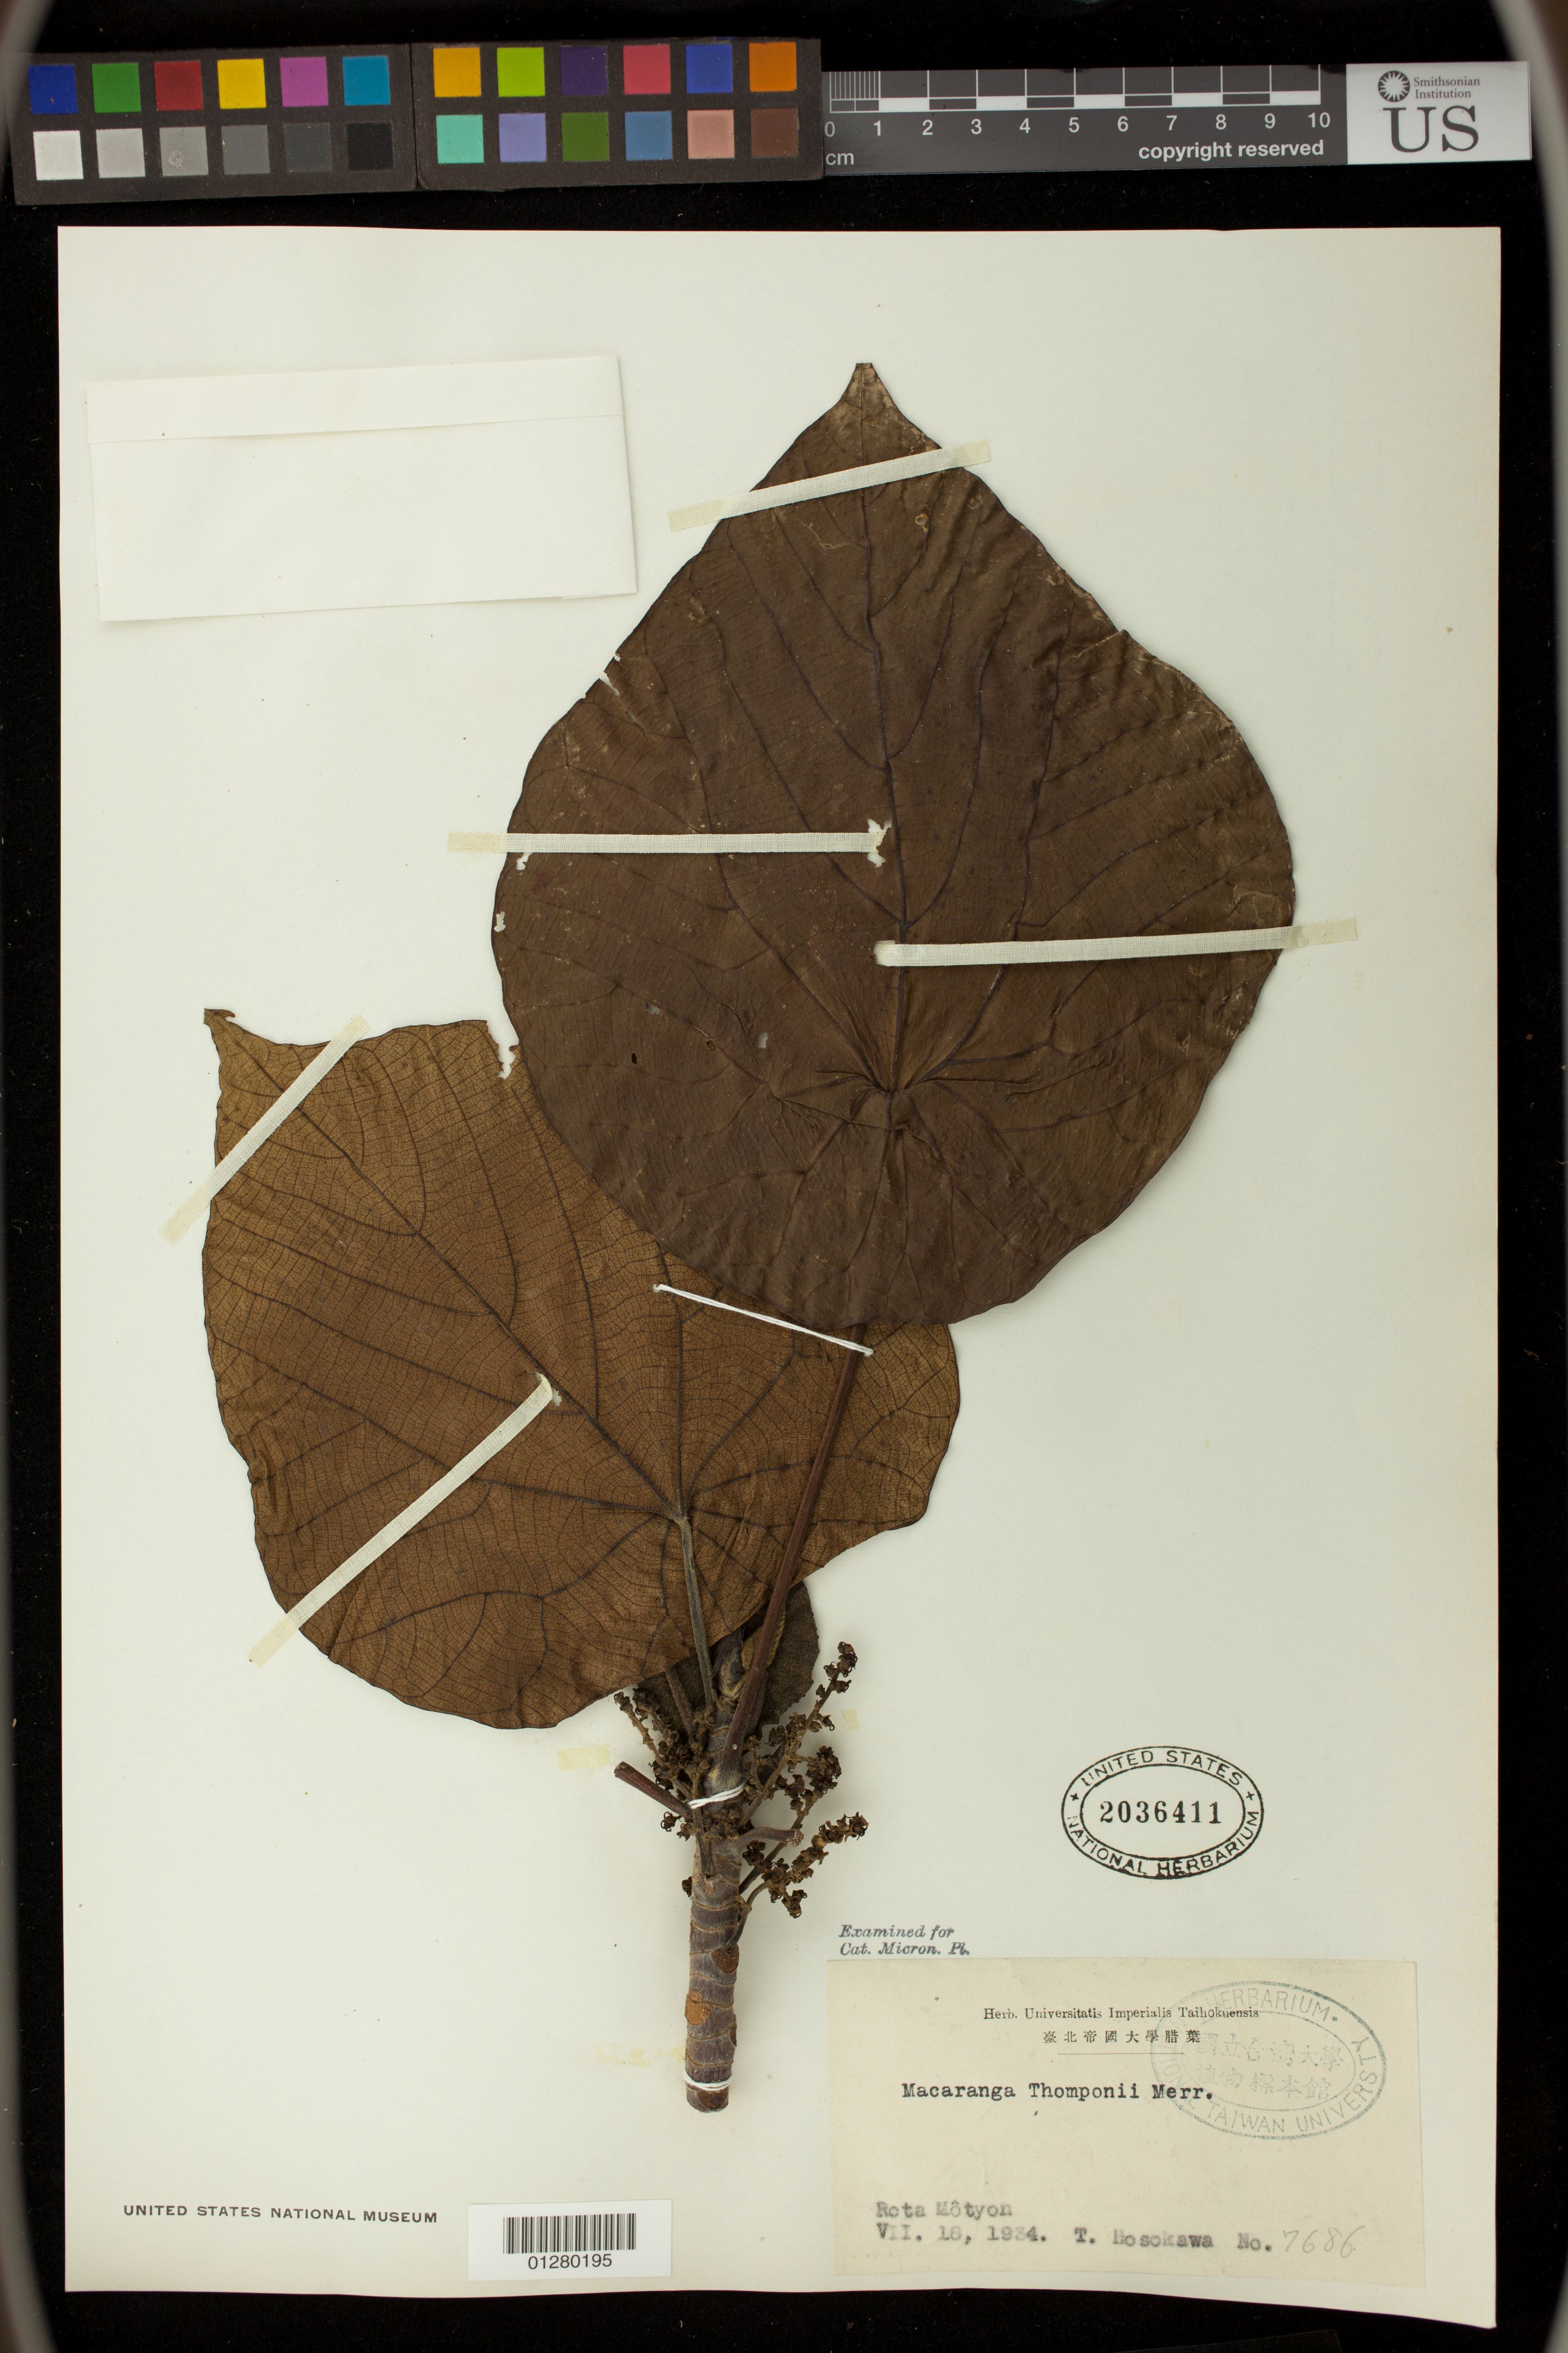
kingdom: Plantae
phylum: Tracheophyta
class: Magnoliopsida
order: Malpighiales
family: Euphorbiaceae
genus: Macaranga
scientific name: Macaranga thompsonii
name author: Merr.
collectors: T. Hosokawa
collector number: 7686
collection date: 1934-07-18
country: Northern Mariana Islands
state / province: Rota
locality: Rota Mt yon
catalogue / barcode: US 2036411